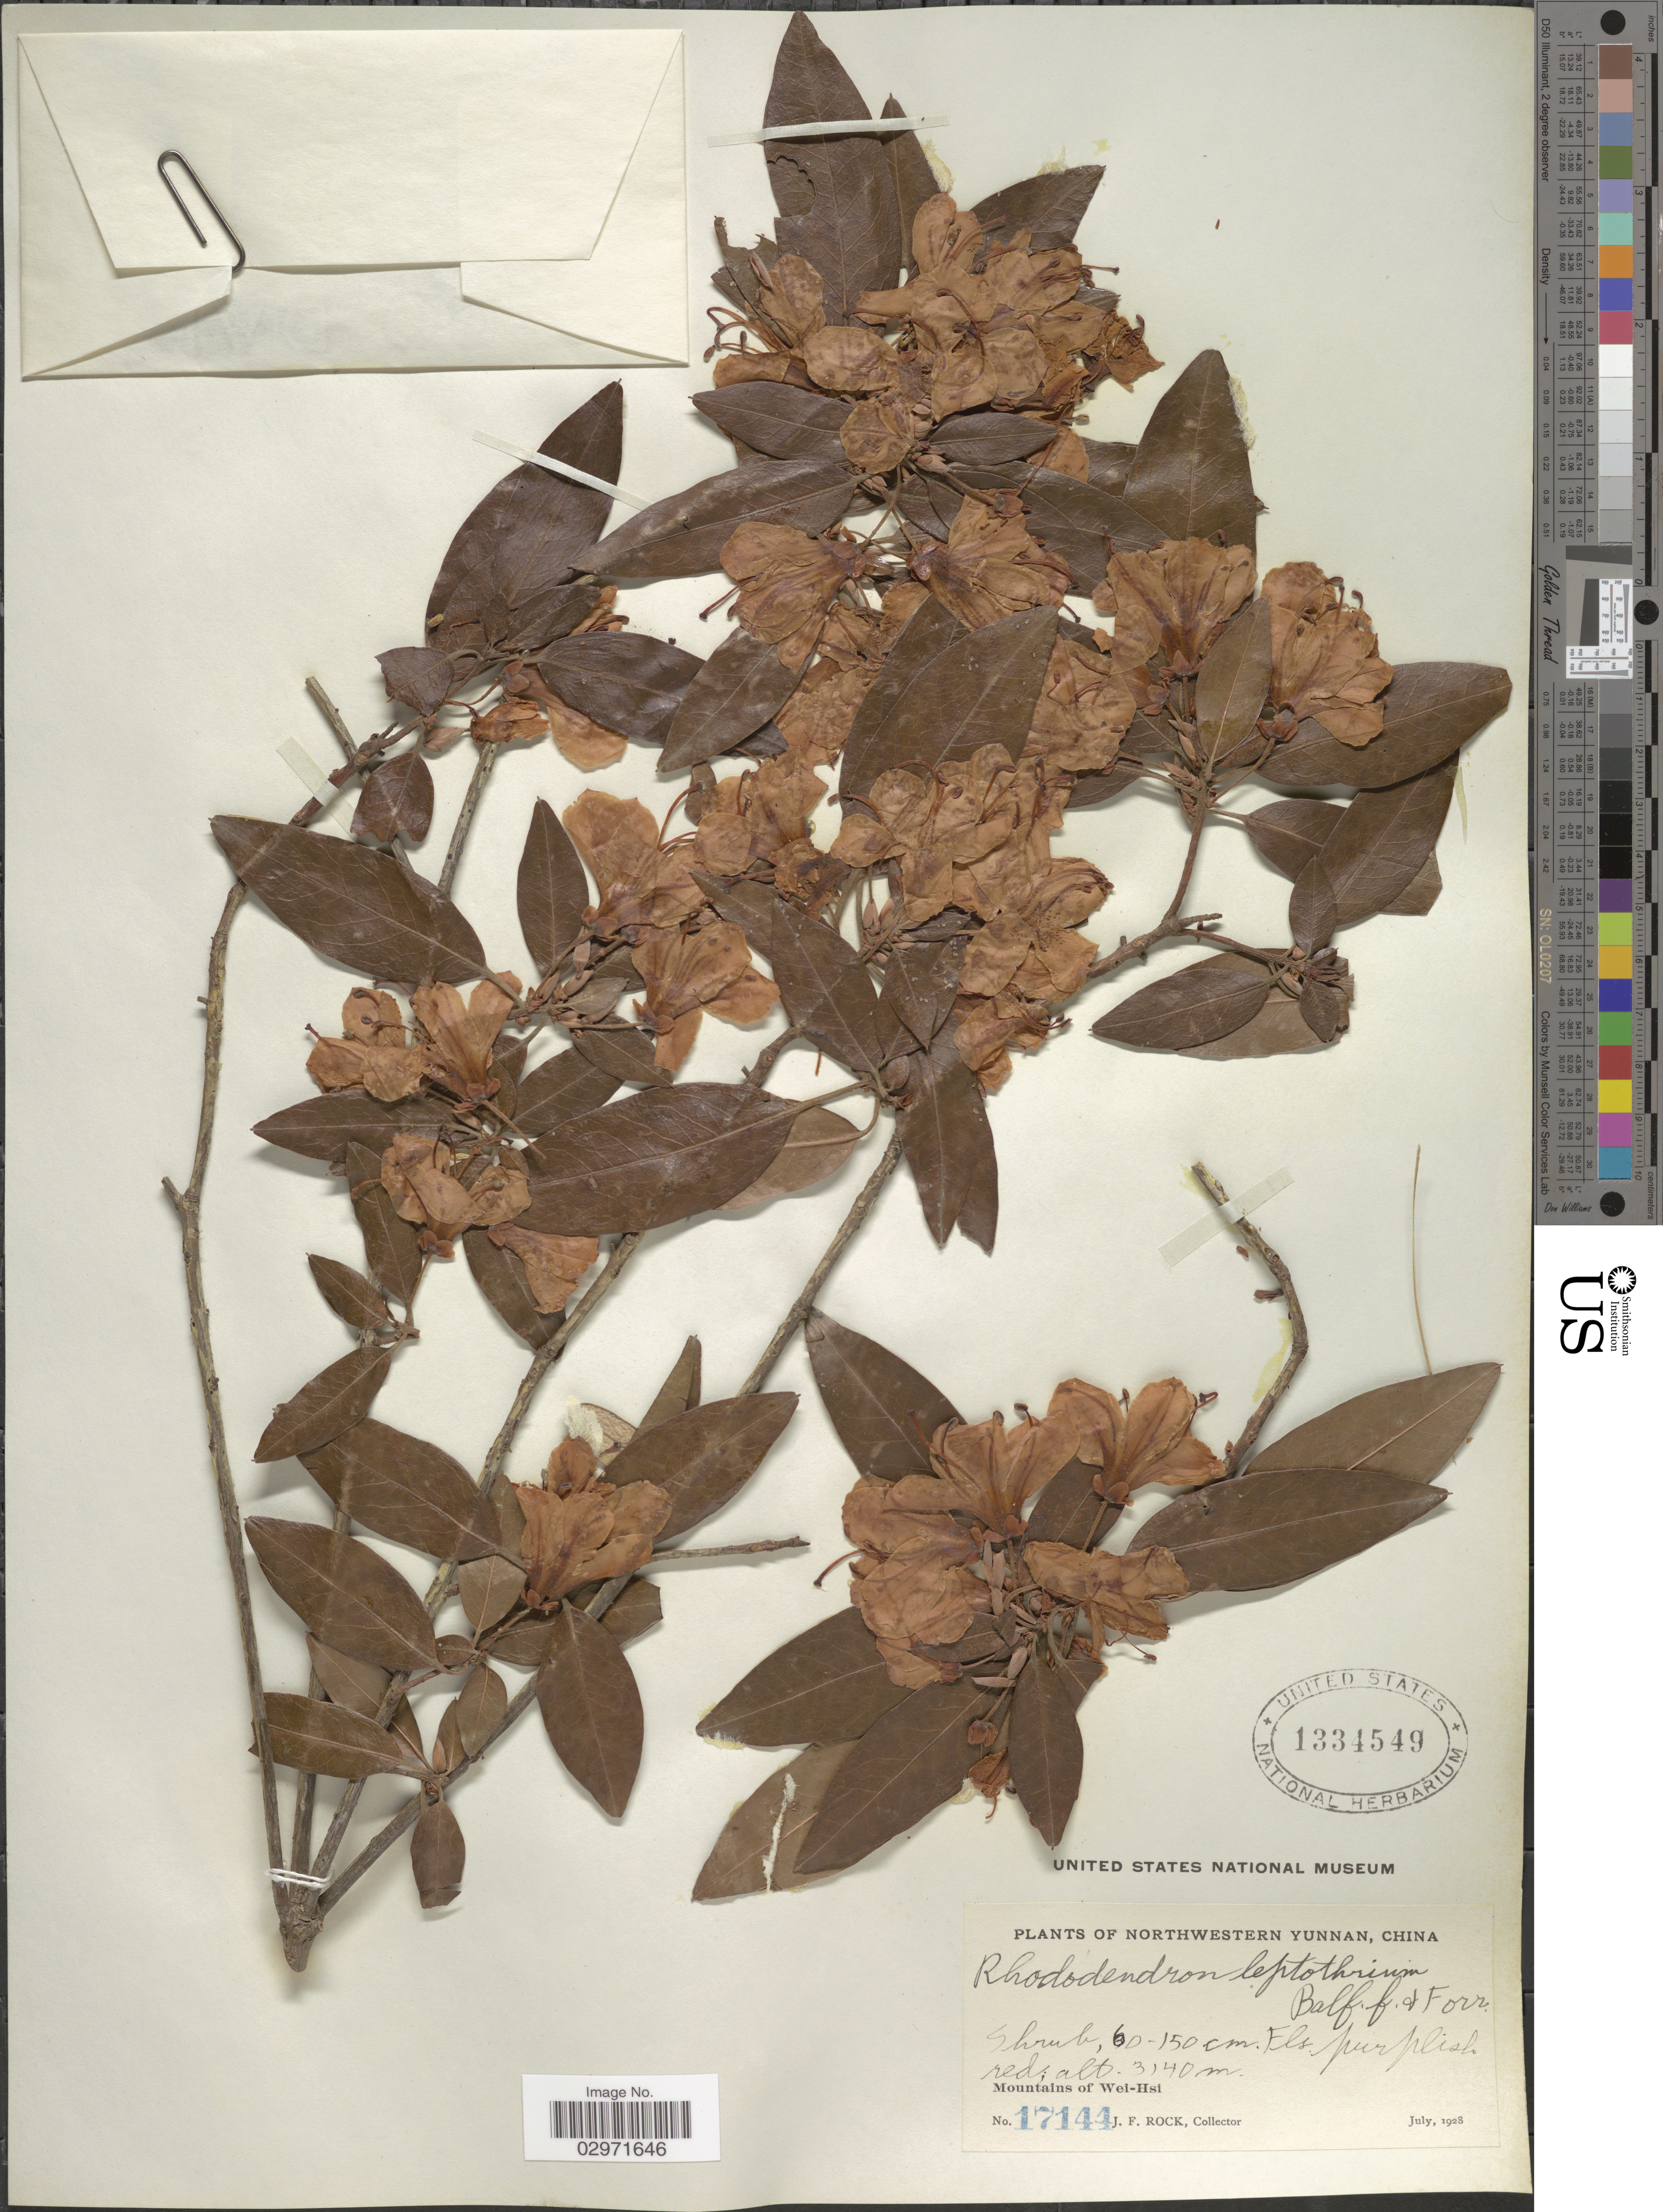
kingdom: Plantae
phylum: Tracheophyta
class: Magnoliopsida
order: Ericales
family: Ericaceae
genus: Rhododendron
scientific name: Rhododendron leptothrium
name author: Balf. f. & Forrest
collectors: J. Rock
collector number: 17144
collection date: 1928-07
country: China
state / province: Yunnan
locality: Northwestern Yunnan. Mountains of Wei-Hsi.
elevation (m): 3140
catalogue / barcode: US 1334549